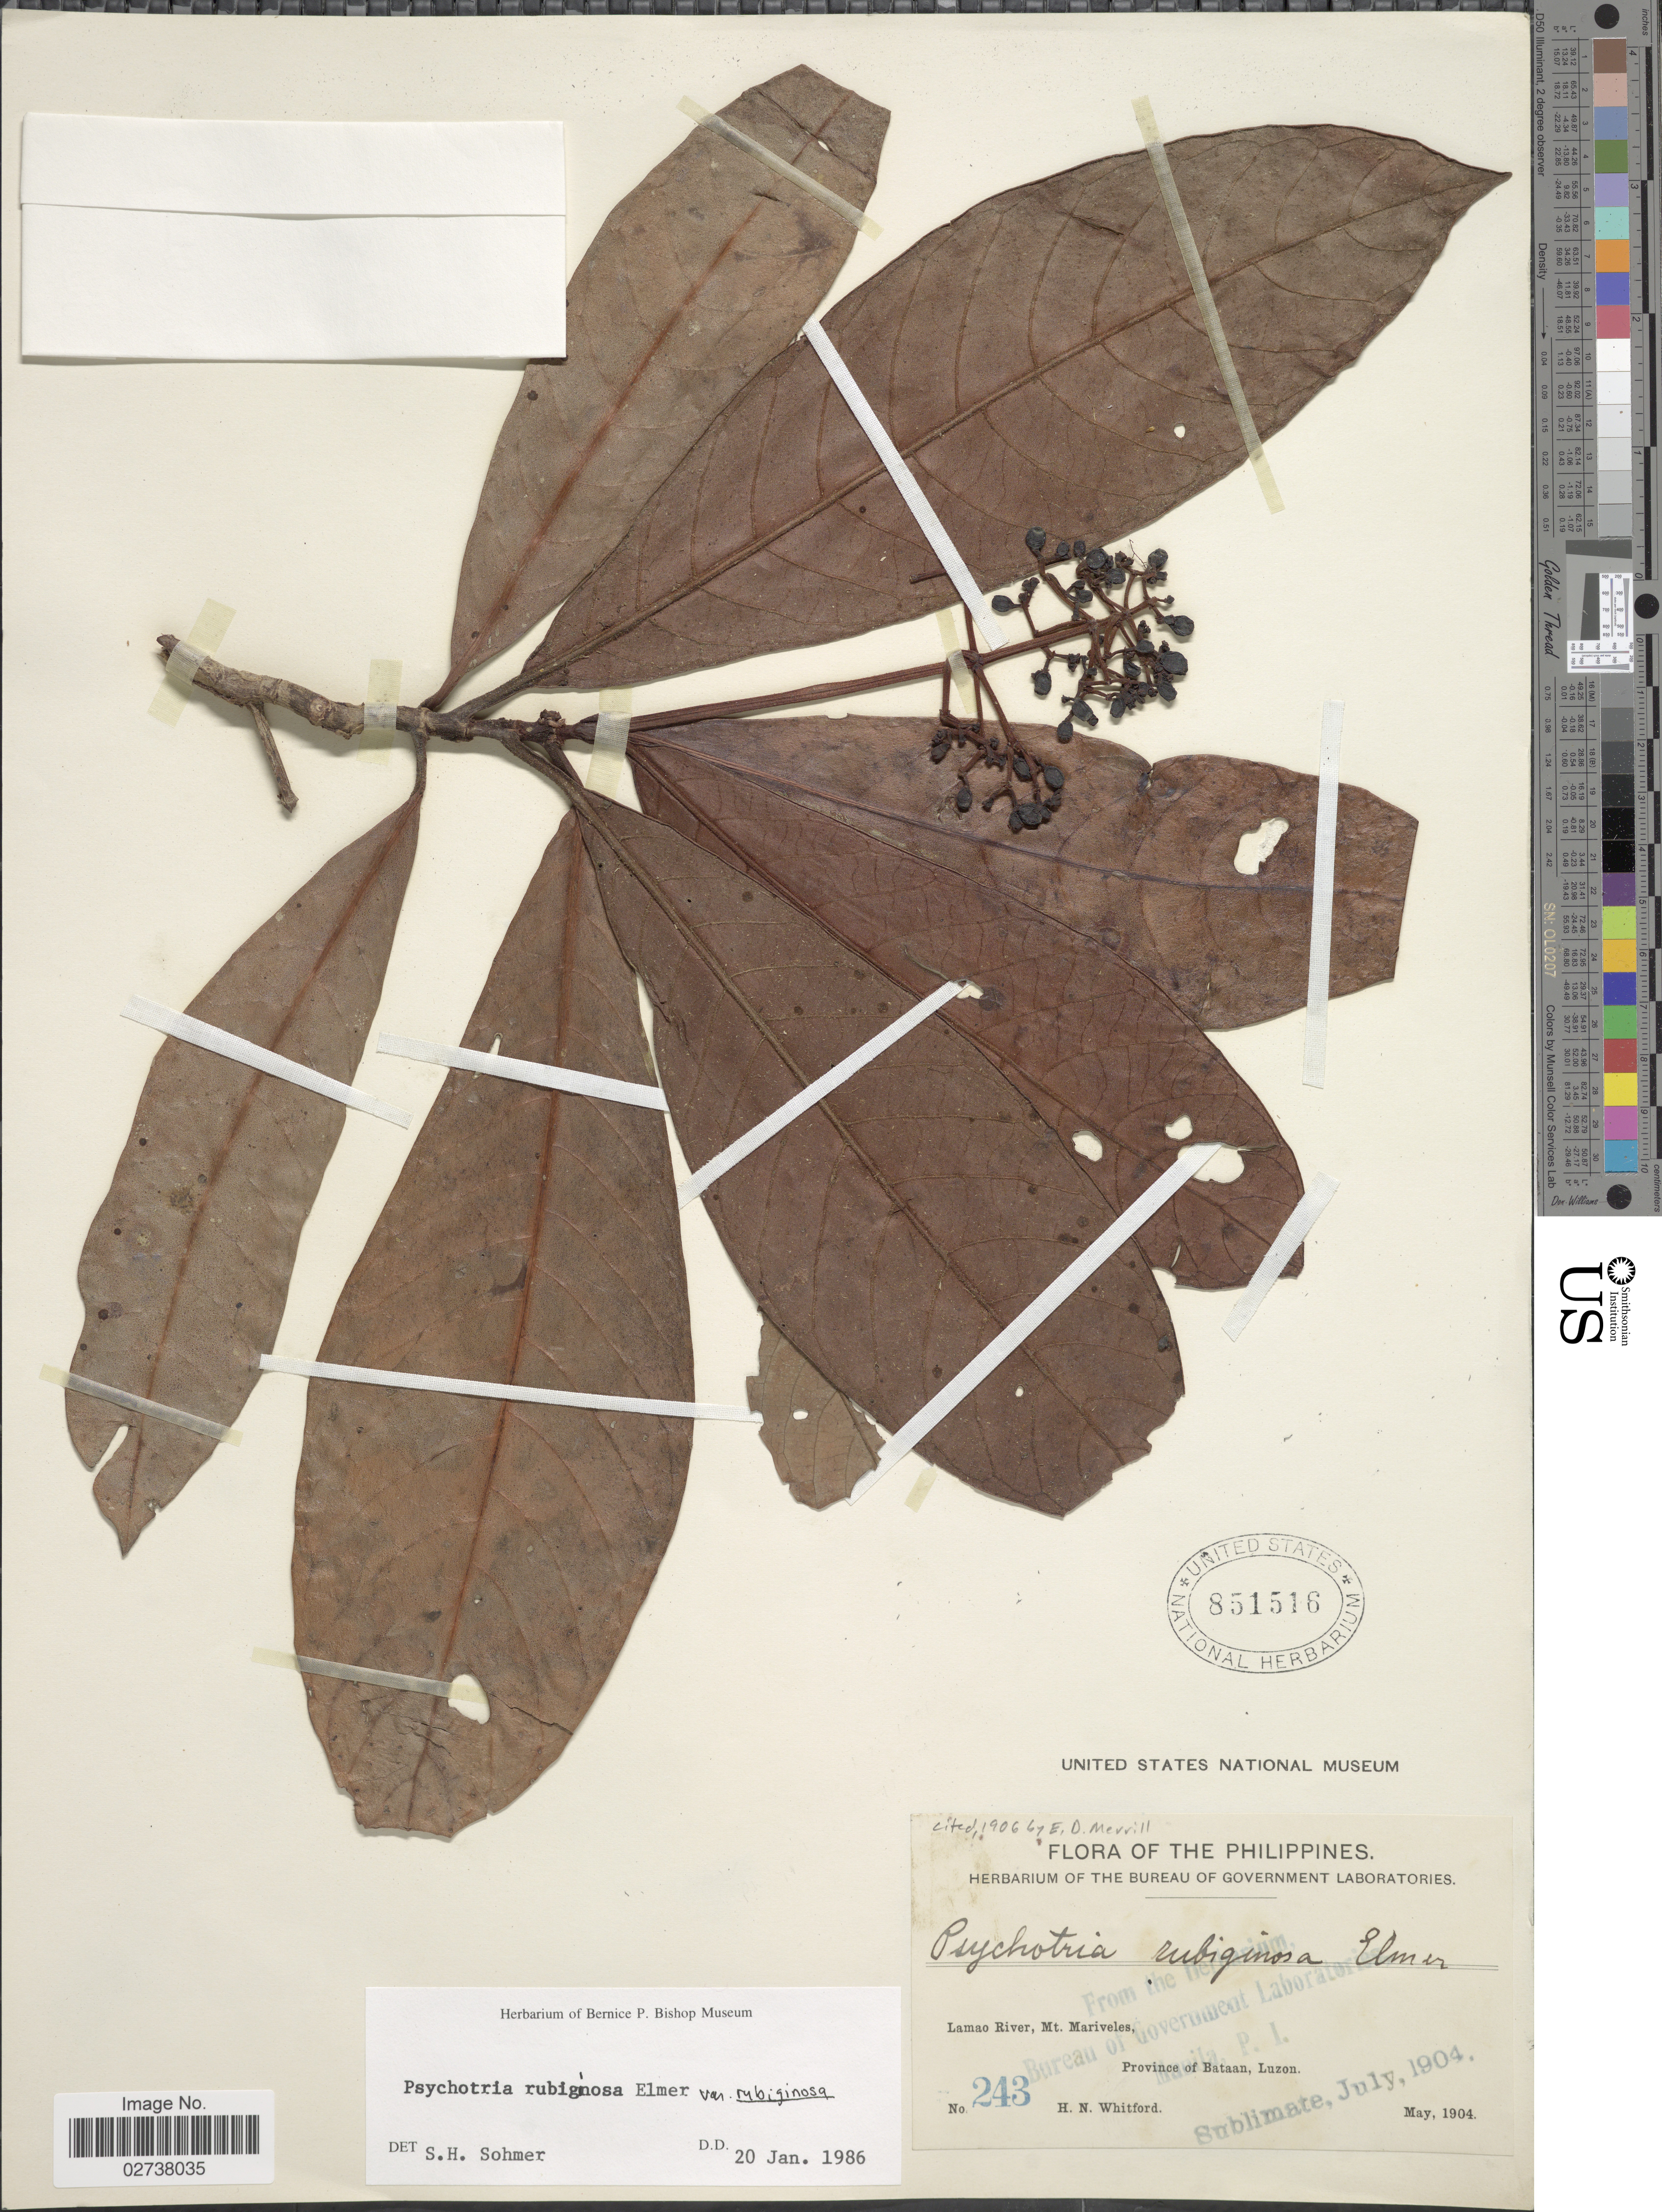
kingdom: Plantae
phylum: Tracheophyta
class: Magnoliopsida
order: Gentianales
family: Rubiaceae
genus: Psychotria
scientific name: Psychotria rubiginosa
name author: Elmer ex Merr.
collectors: H. N. Whitford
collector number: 243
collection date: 1904-05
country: Philippines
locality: Lamao River, Mt. Rivales. Province of Bataan, Luzon.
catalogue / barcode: US 851516